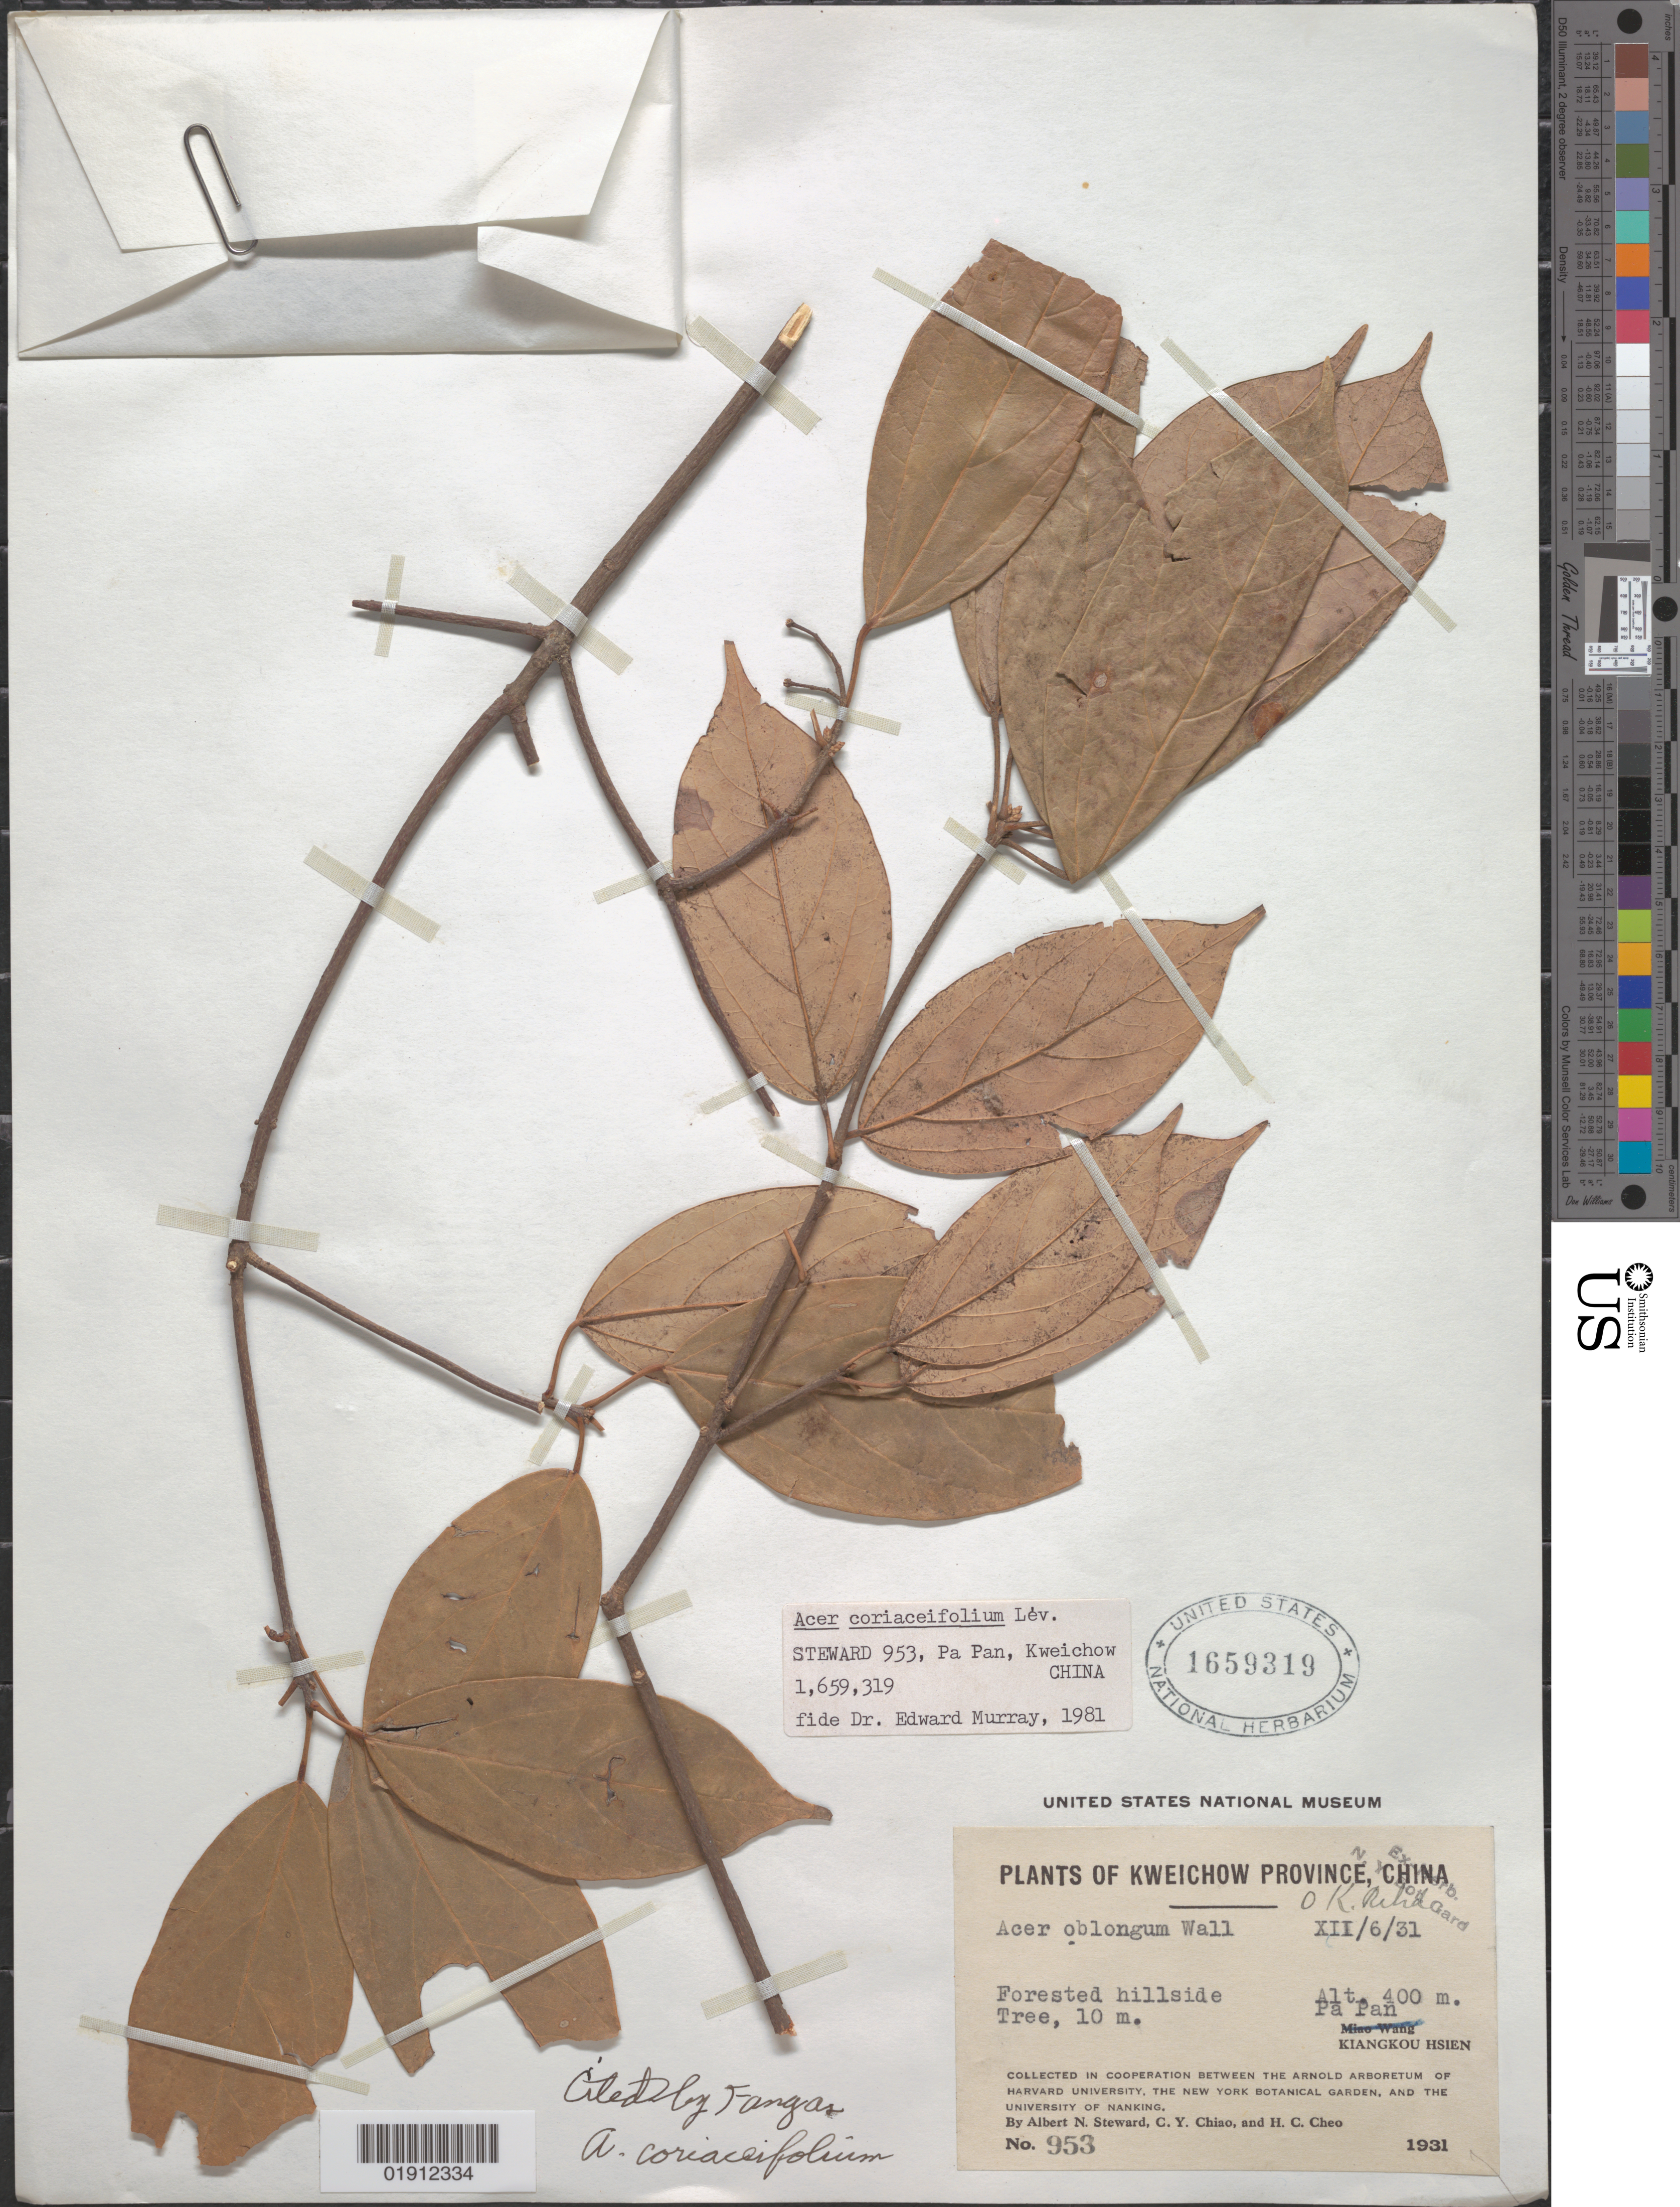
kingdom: Plantae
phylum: Tracheophyta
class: Magnoliopsida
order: Sapindales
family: Sapindaceae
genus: Acer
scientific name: Acer coriaceifolium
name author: H. Lév.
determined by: Murray, Edward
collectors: A. Steward, C. Y. Chiao & H. Cheo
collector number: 953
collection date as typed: XII/6/31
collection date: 1931-12-06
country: China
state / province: Guizhou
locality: Kweichow [Guizhou] Province, Pa Pan, Kiangkou [Jiangkou ?] Hsien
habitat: Forested hillside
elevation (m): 400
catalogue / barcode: US 1659319